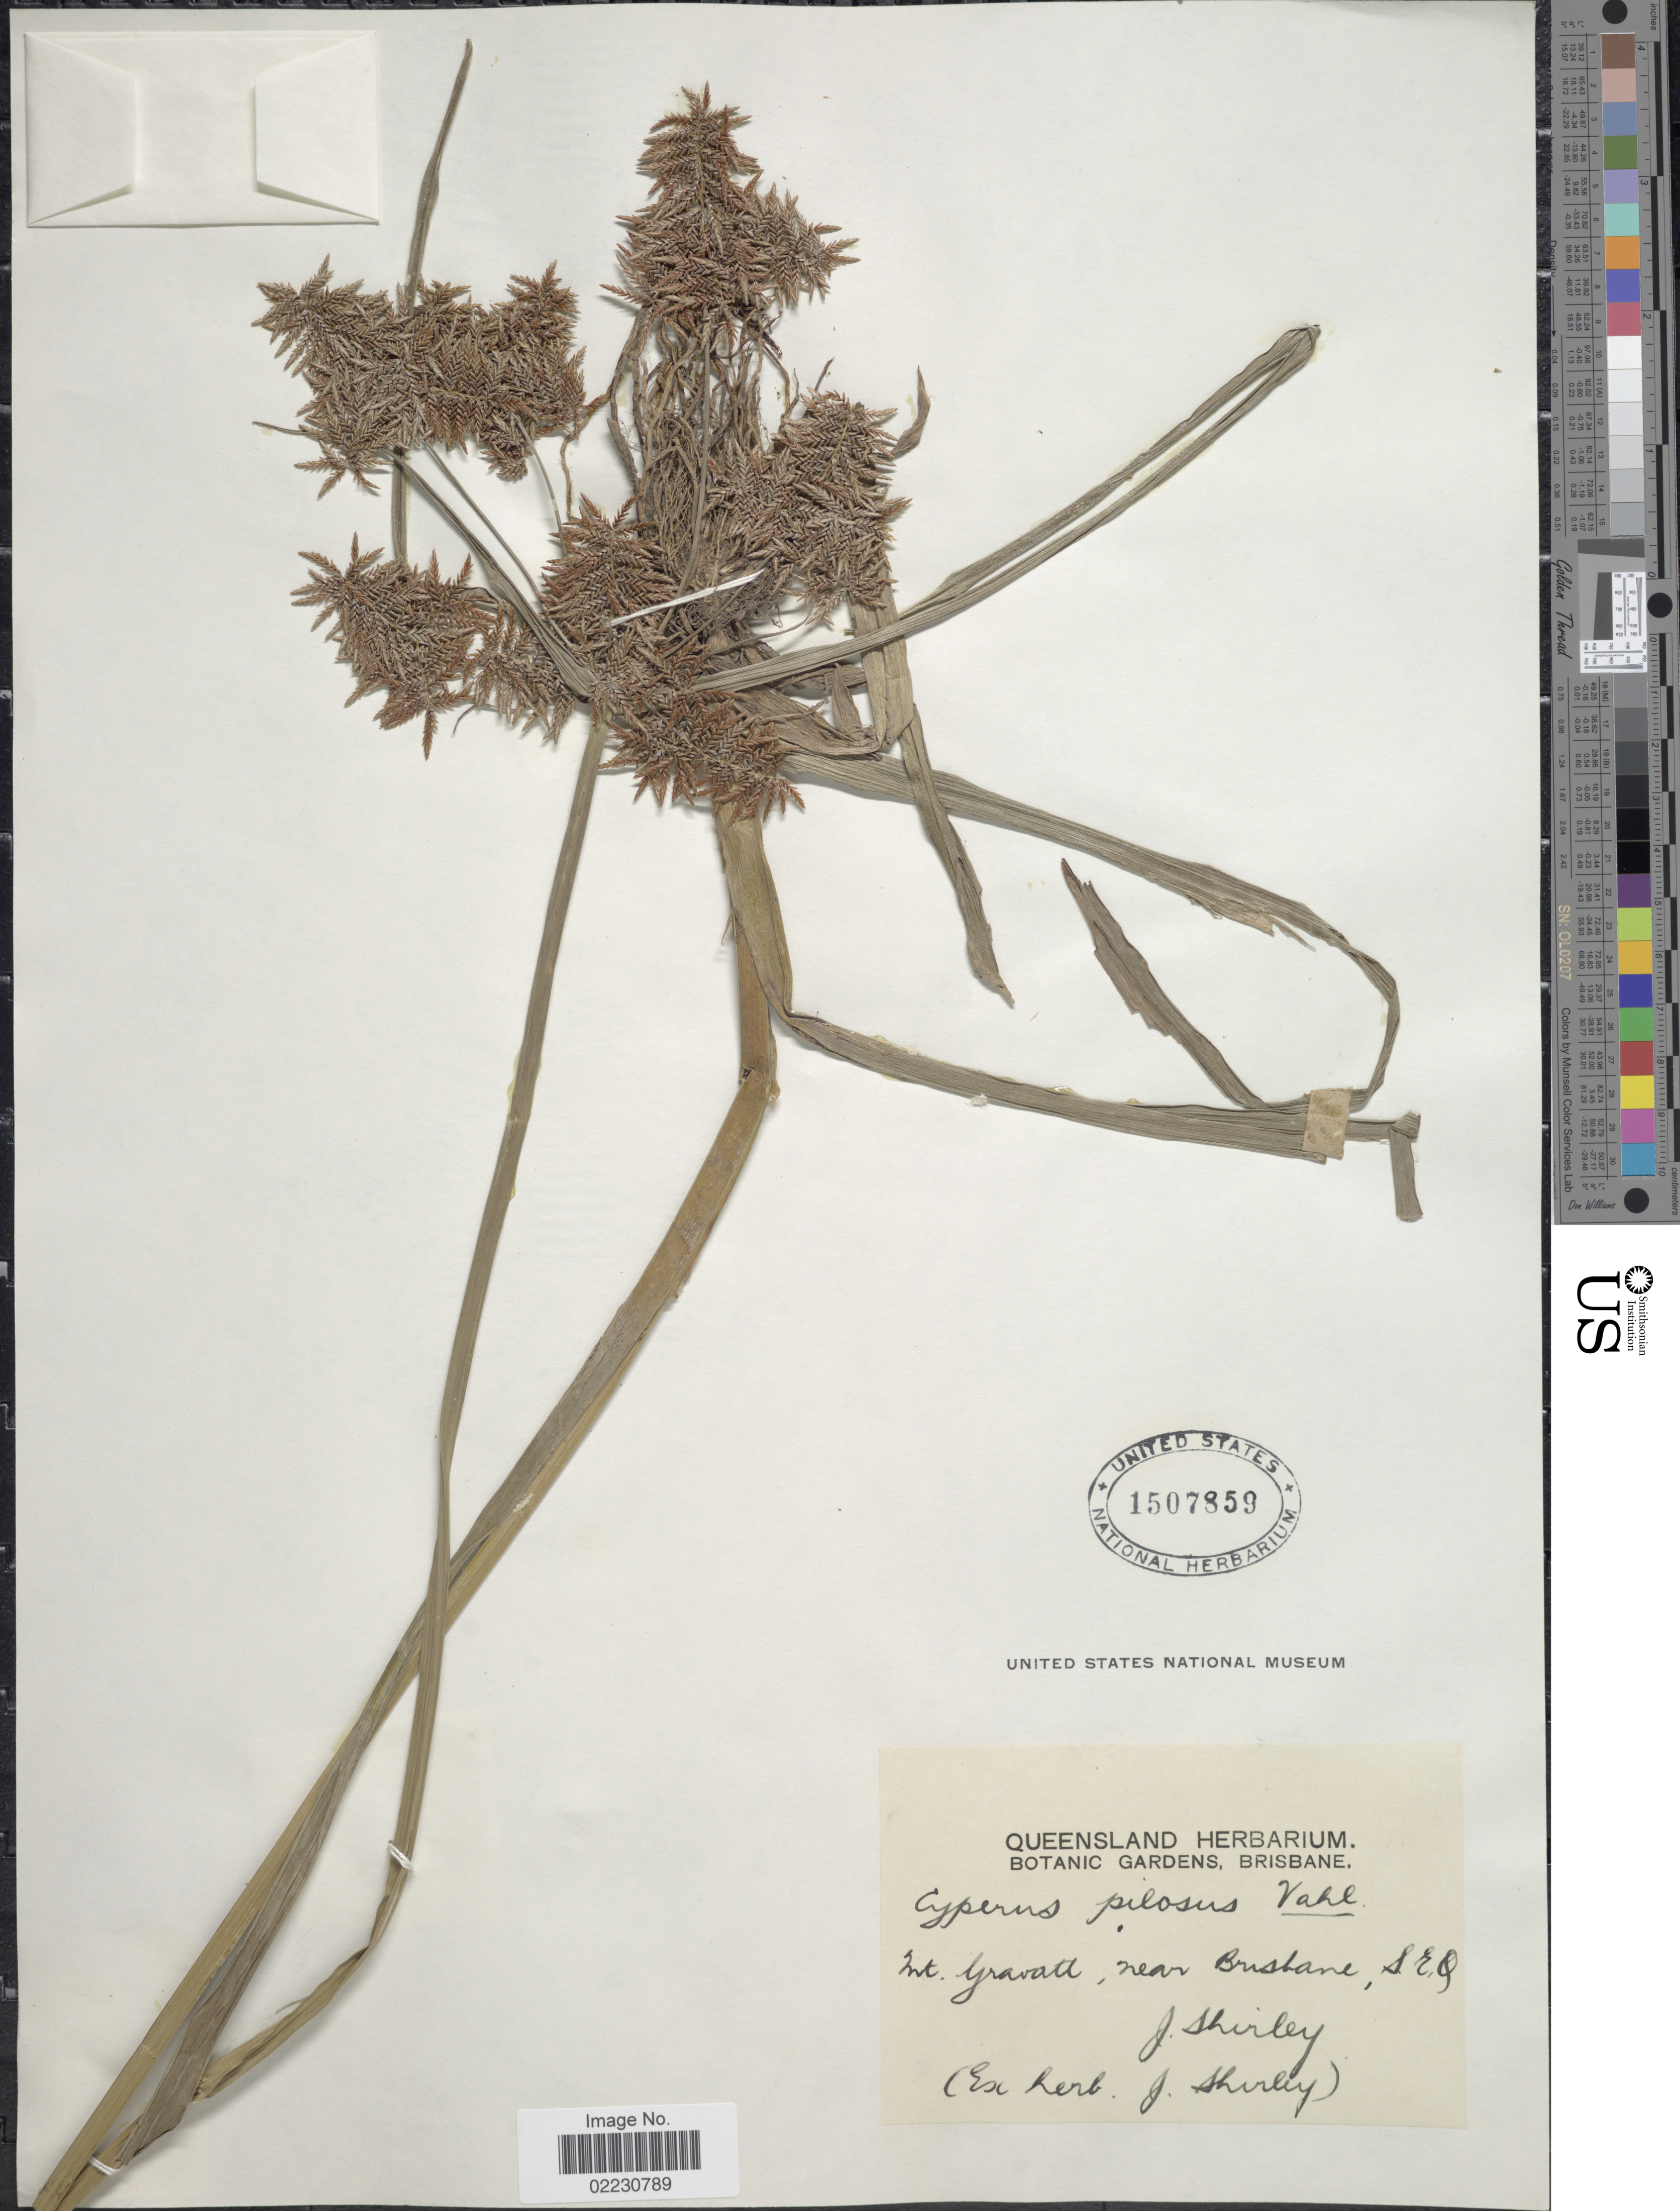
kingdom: Plantae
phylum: Tracheophyta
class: Liliopsida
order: Poales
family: Cyperaceae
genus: Cyperus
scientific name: Cyperus pilosus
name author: Vahl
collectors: J. Shirley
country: Australia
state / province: Queensland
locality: Mt. Gravatt, near Brisbane, SE. Q.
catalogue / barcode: US 1507859